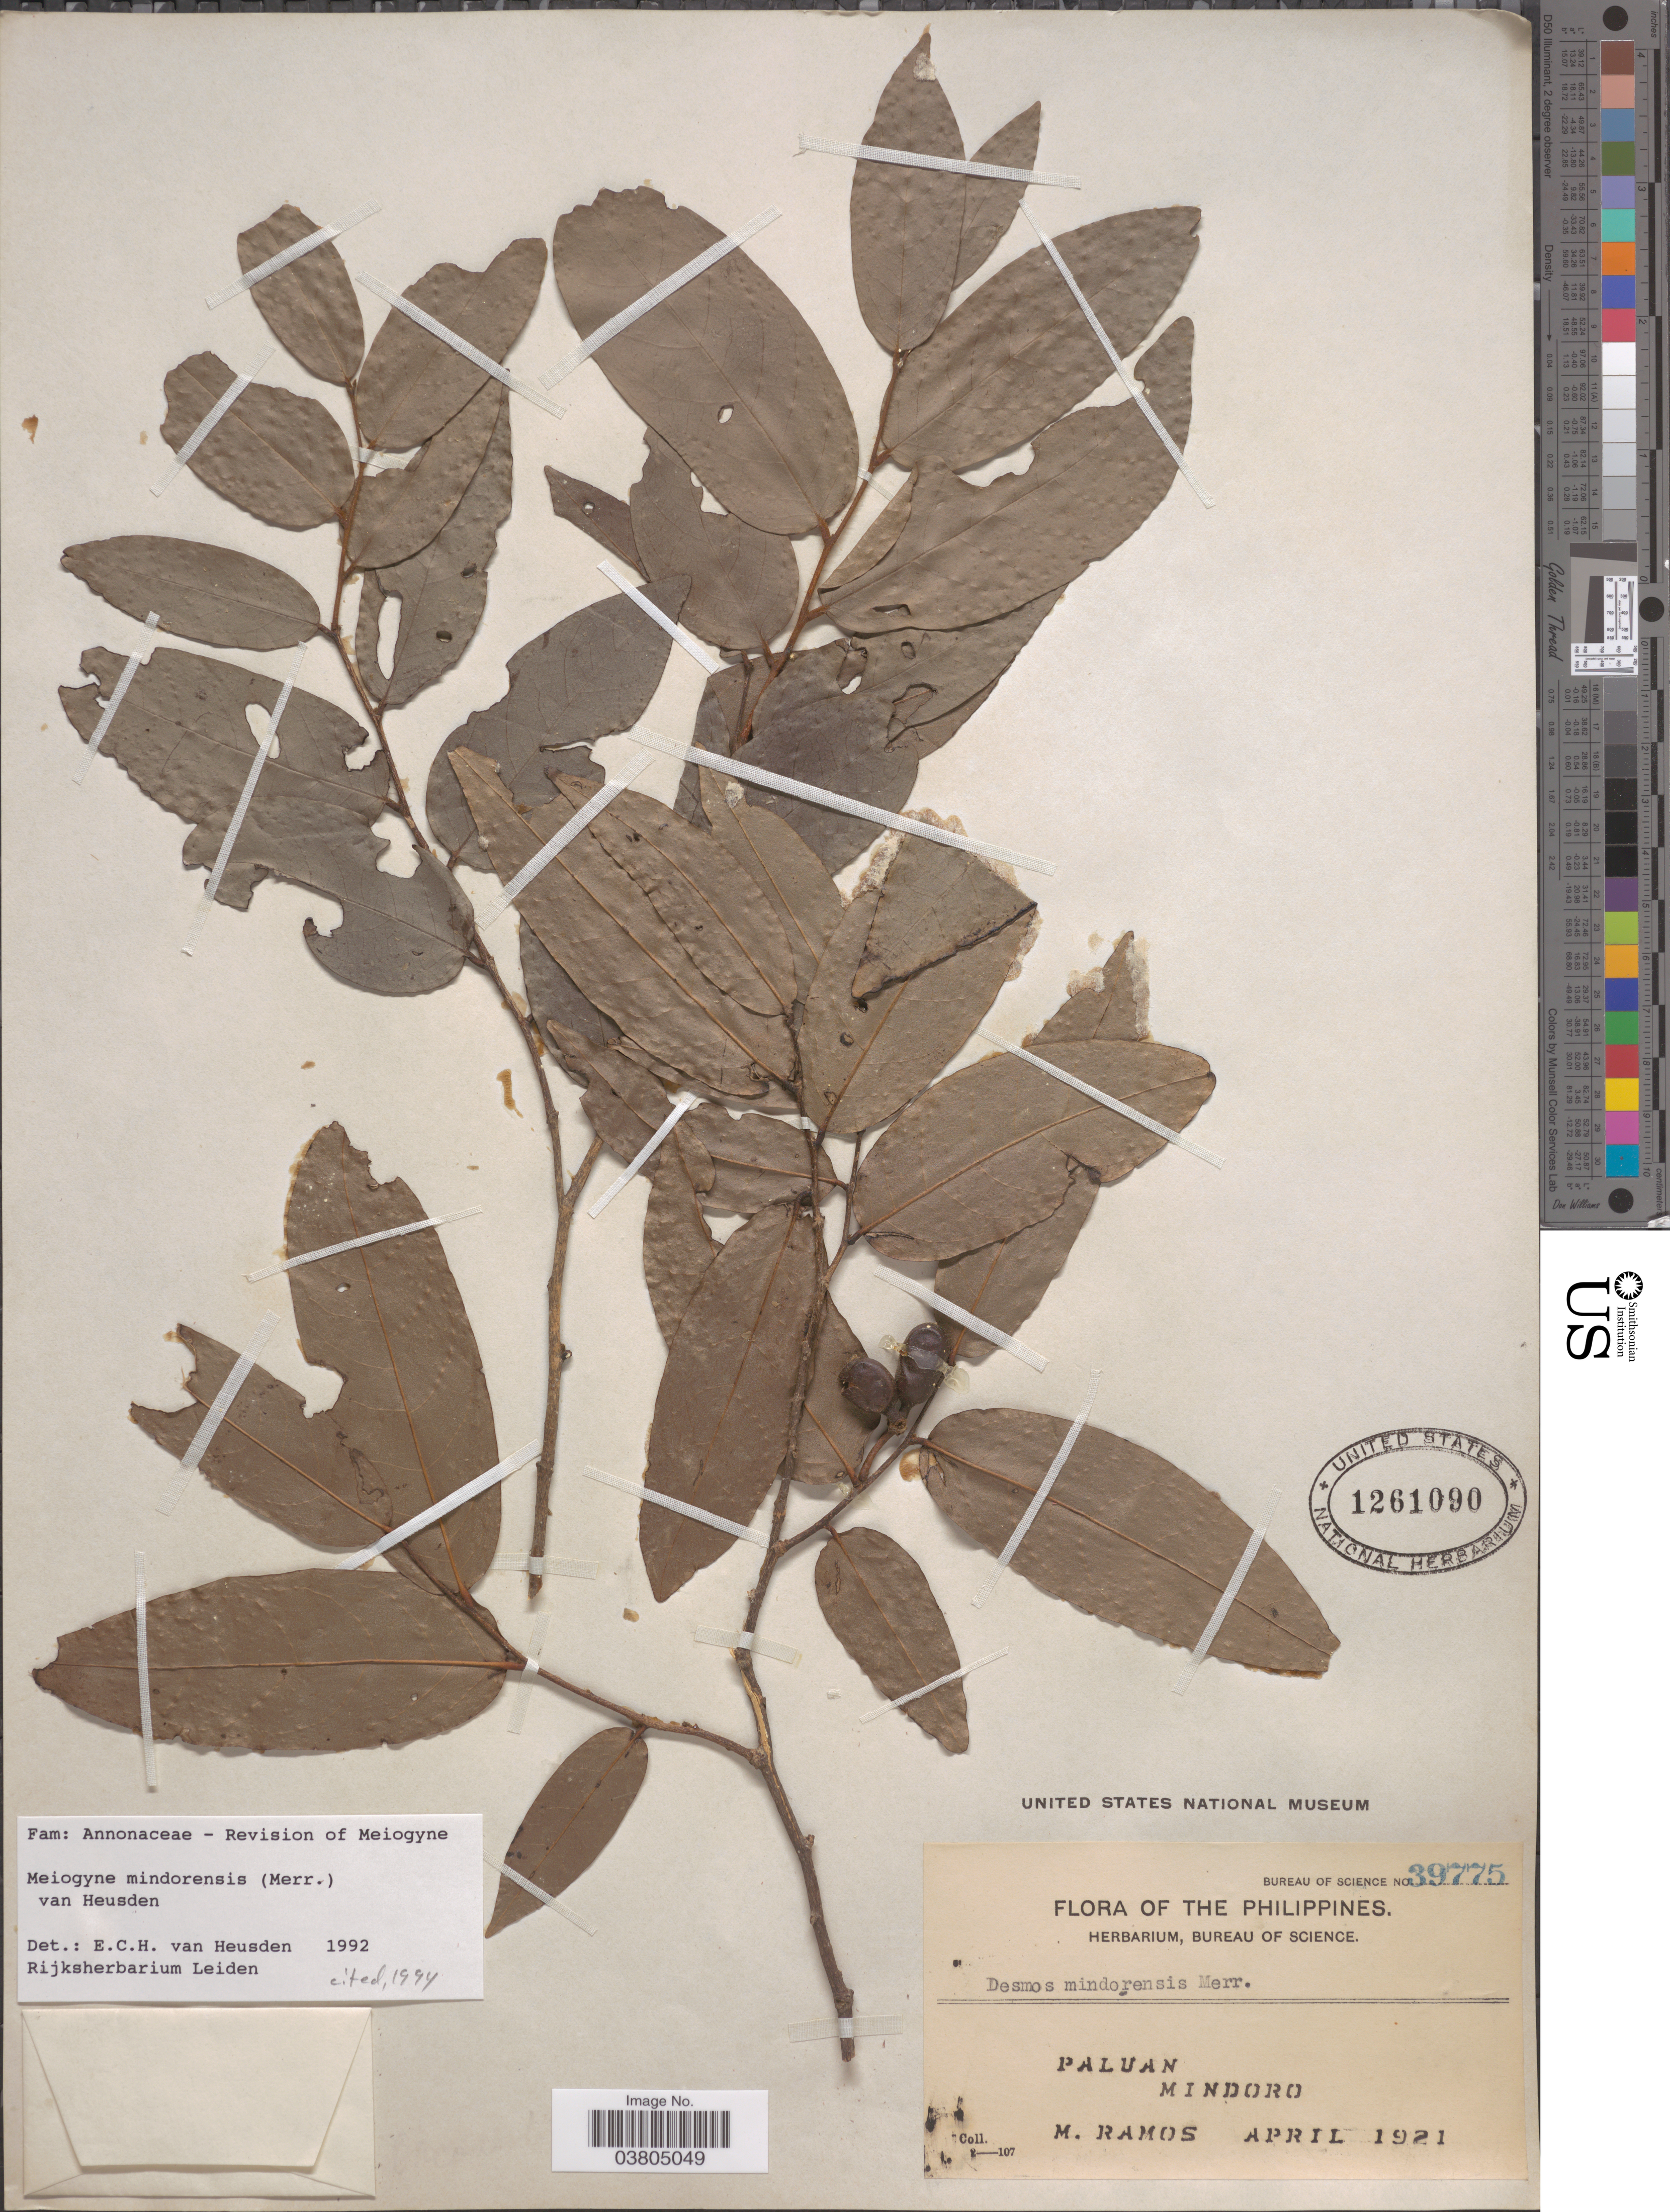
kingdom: Plantae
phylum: Tracheophyta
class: Magnoliopsida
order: Magnoliales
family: Annonaceae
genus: Meiogyne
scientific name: Meiogyne mindorensis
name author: (Merr.) Heusden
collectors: M. Ramos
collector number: Bureau of Science 39775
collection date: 1921-04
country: Philippines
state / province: Mimaropa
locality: Paluan. Mindoro.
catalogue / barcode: US 1261090